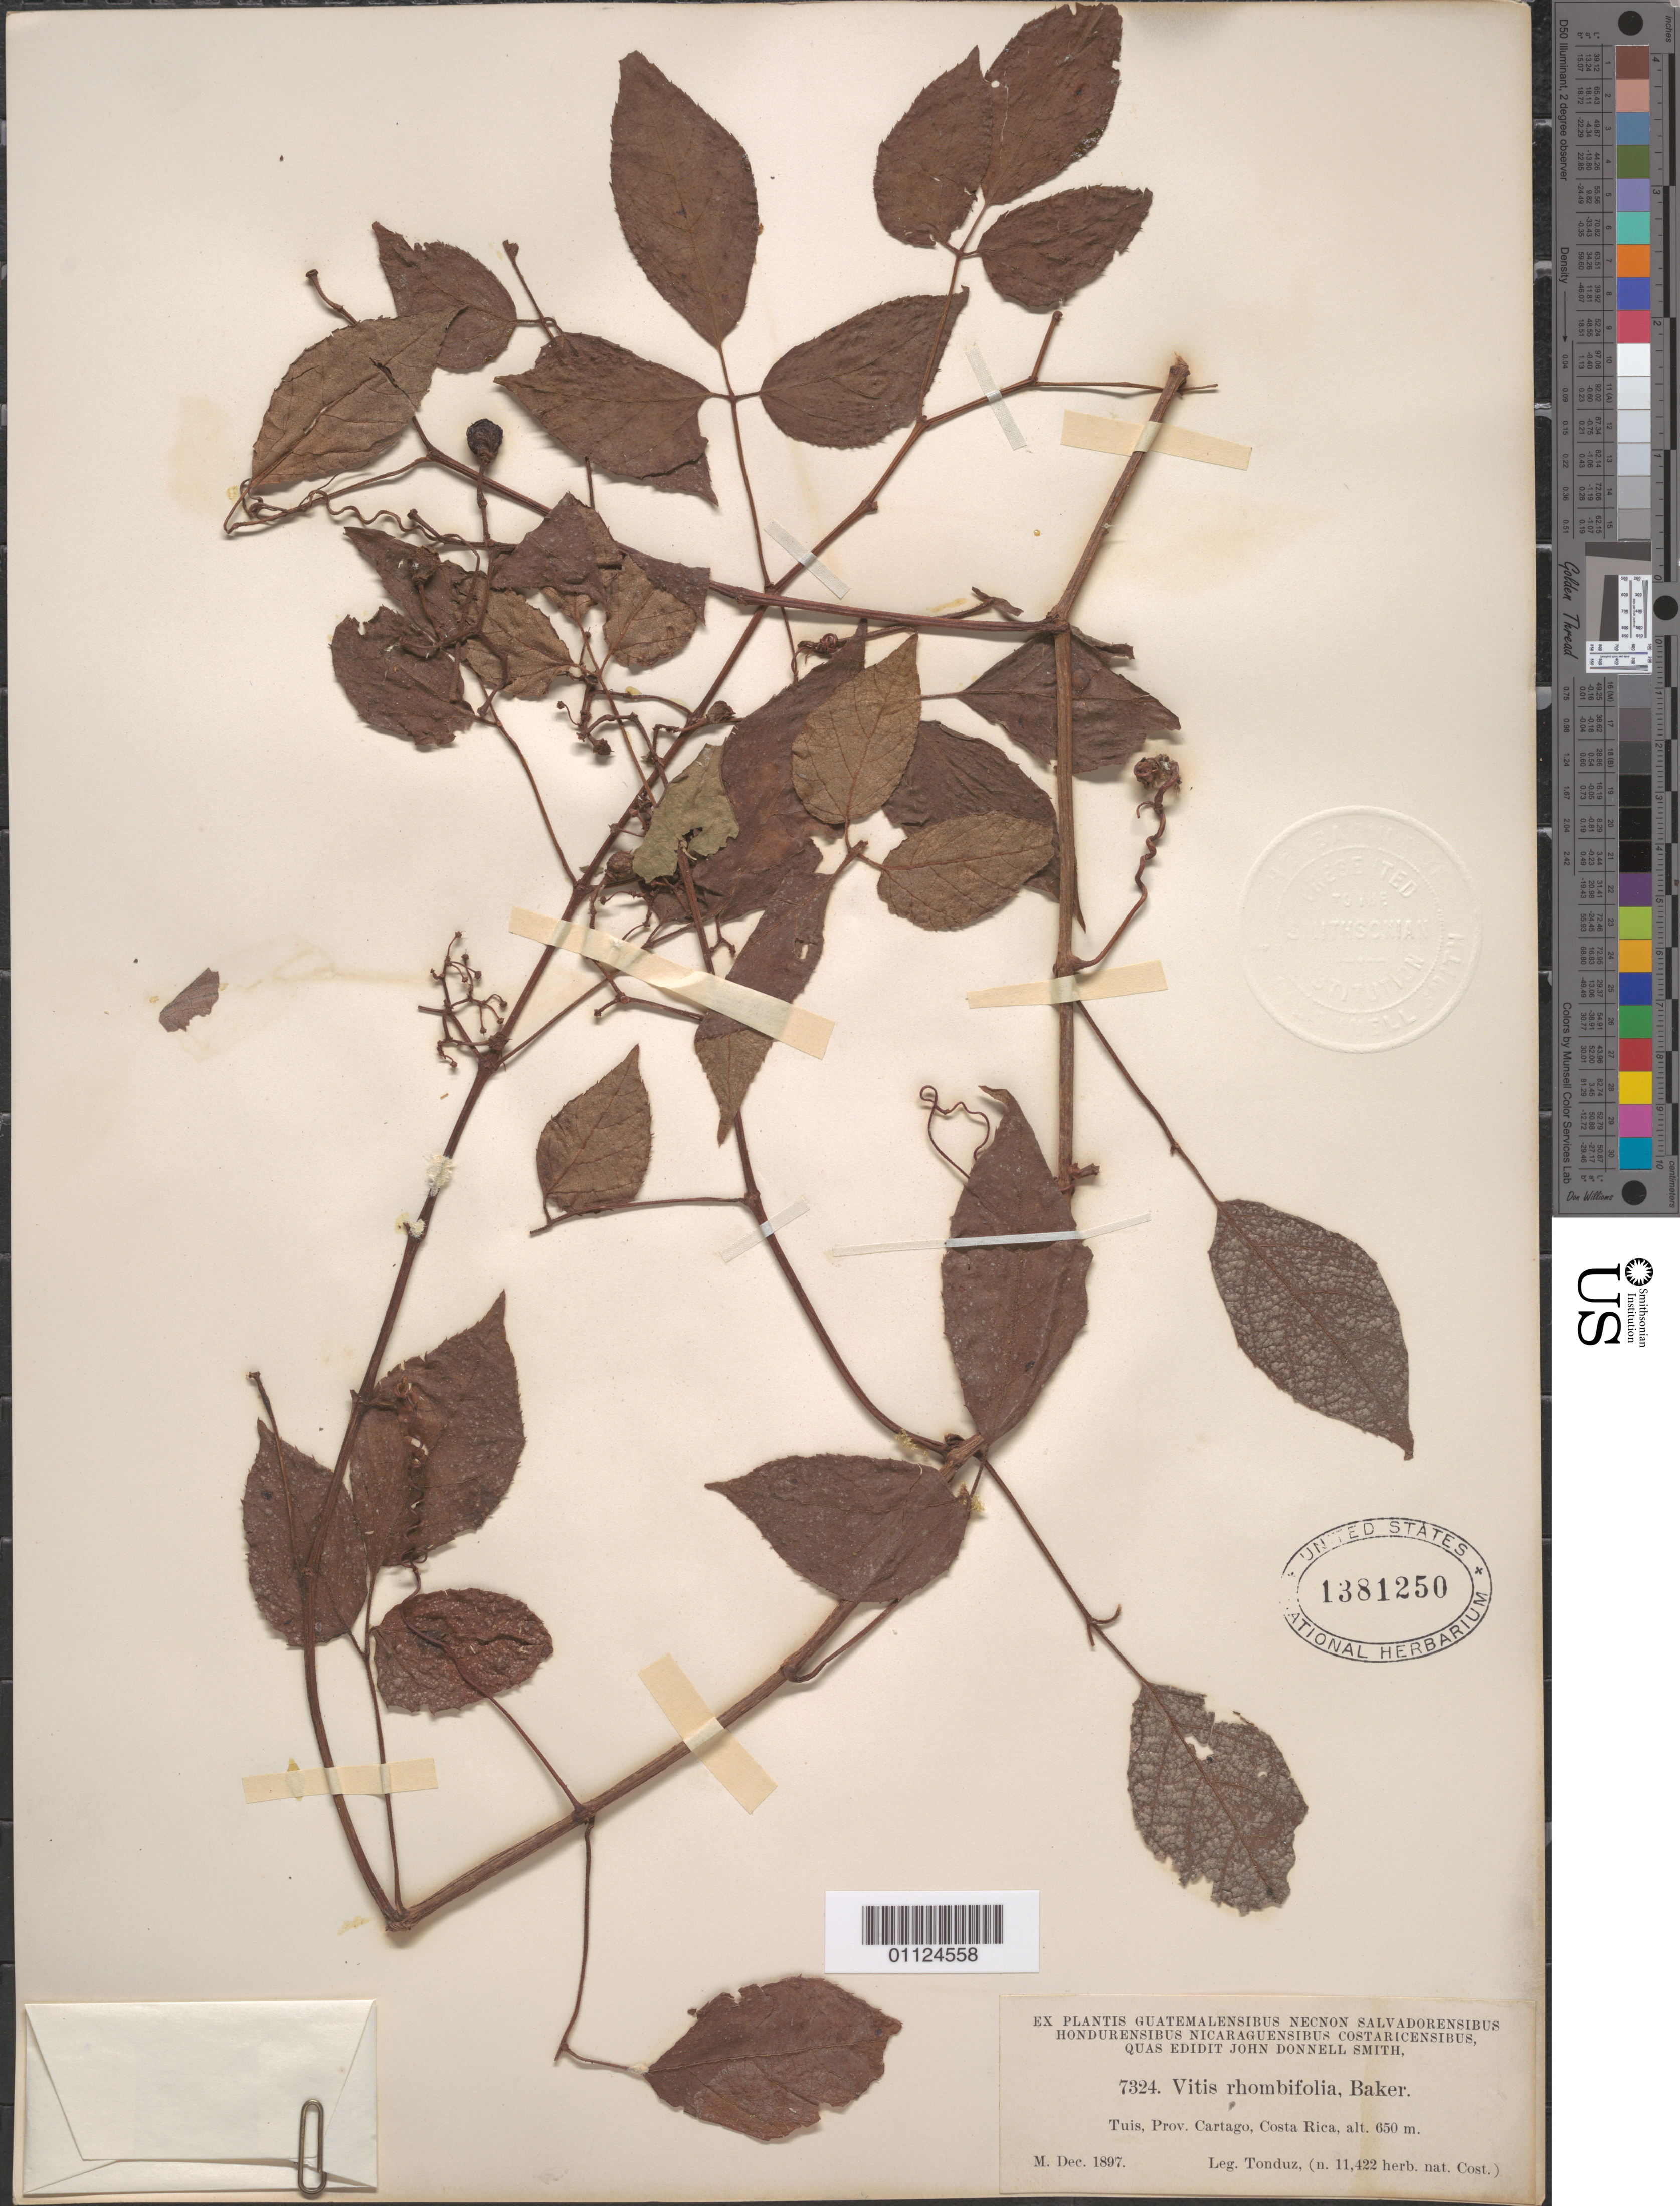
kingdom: Plantae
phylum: Tracheophyta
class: Magnoliopsida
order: Vitales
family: Vitaceae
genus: Cissus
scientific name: Cissus rhombifolia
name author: Vahl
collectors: A. Tonduz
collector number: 11422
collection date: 1897-12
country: Costa Rica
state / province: Cartago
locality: Tuis.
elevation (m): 650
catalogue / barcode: US 1381250